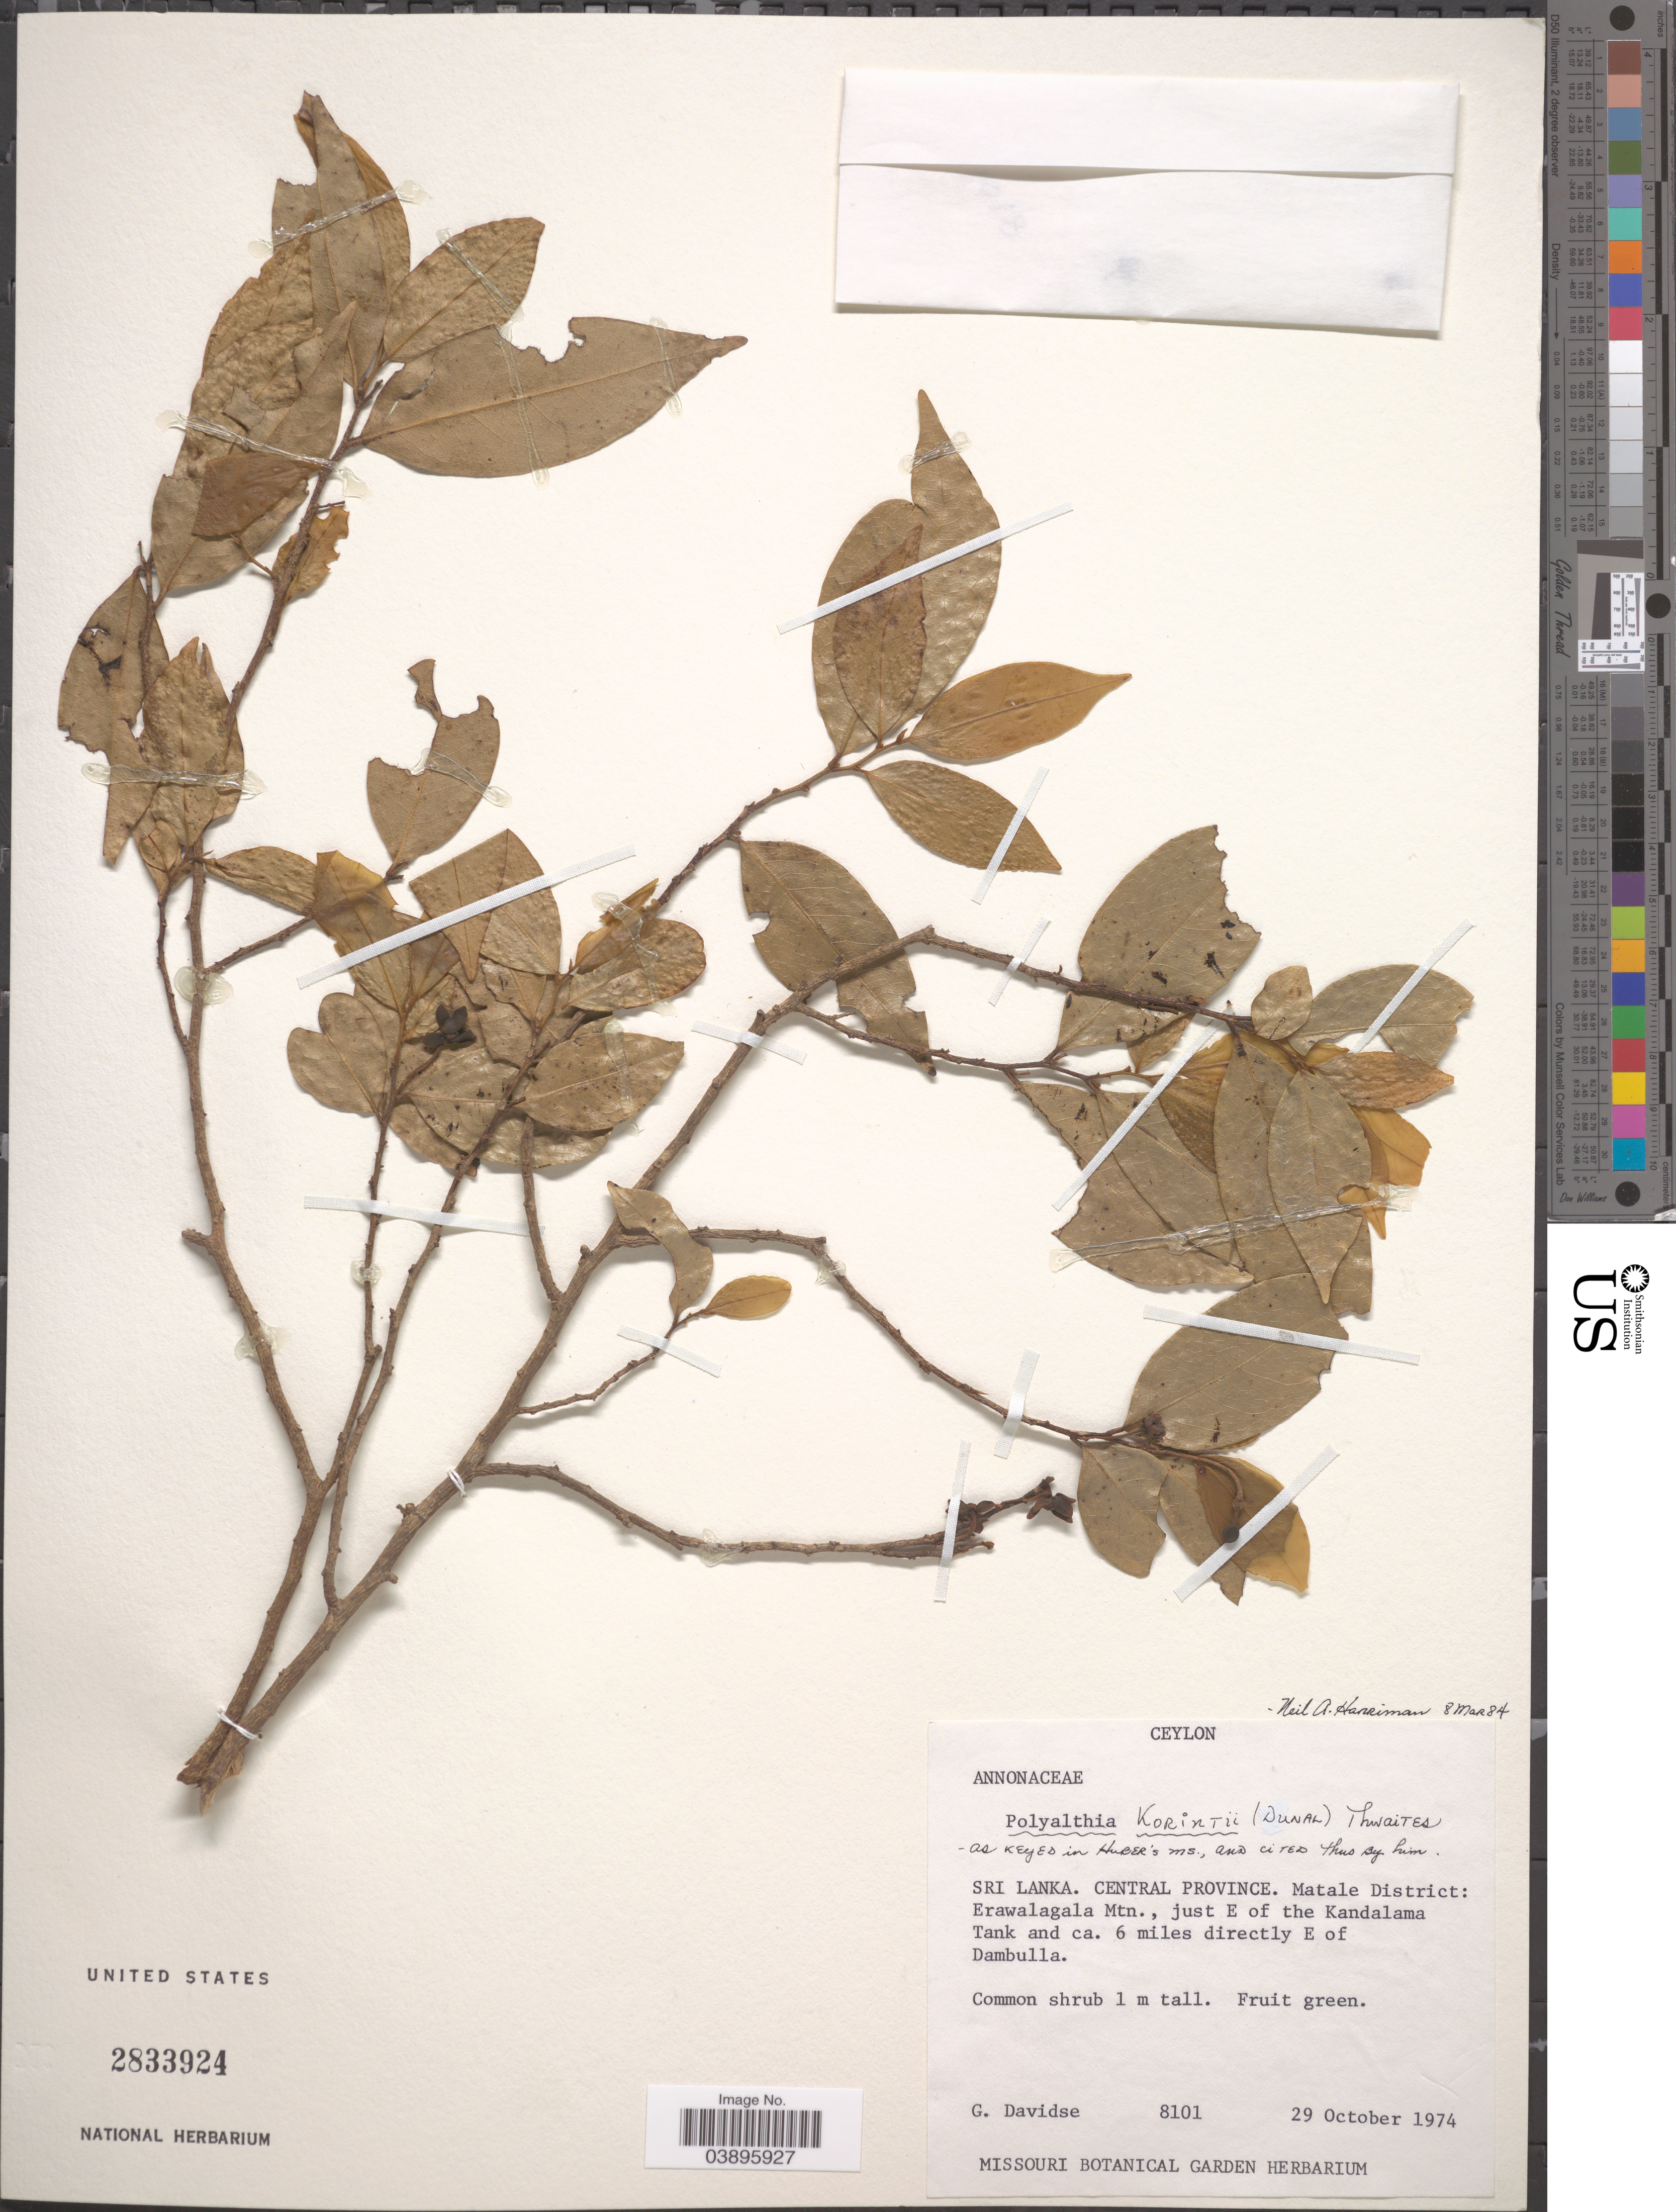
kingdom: Plantae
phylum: Tracheophyta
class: Magnoliopsida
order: Magnoliales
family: Annonaceae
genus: Polyalthia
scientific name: Polyalthia korinti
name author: (Dunal) Thwaites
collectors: G. Davidse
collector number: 8101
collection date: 1974-10-29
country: Sri Lanka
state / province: Central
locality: Ceylon. Matale District: Erawalagala Mtn., just E of the Kandalama Tank and ca. 6 miles directly E of Dambulla.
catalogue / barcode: US 2833924